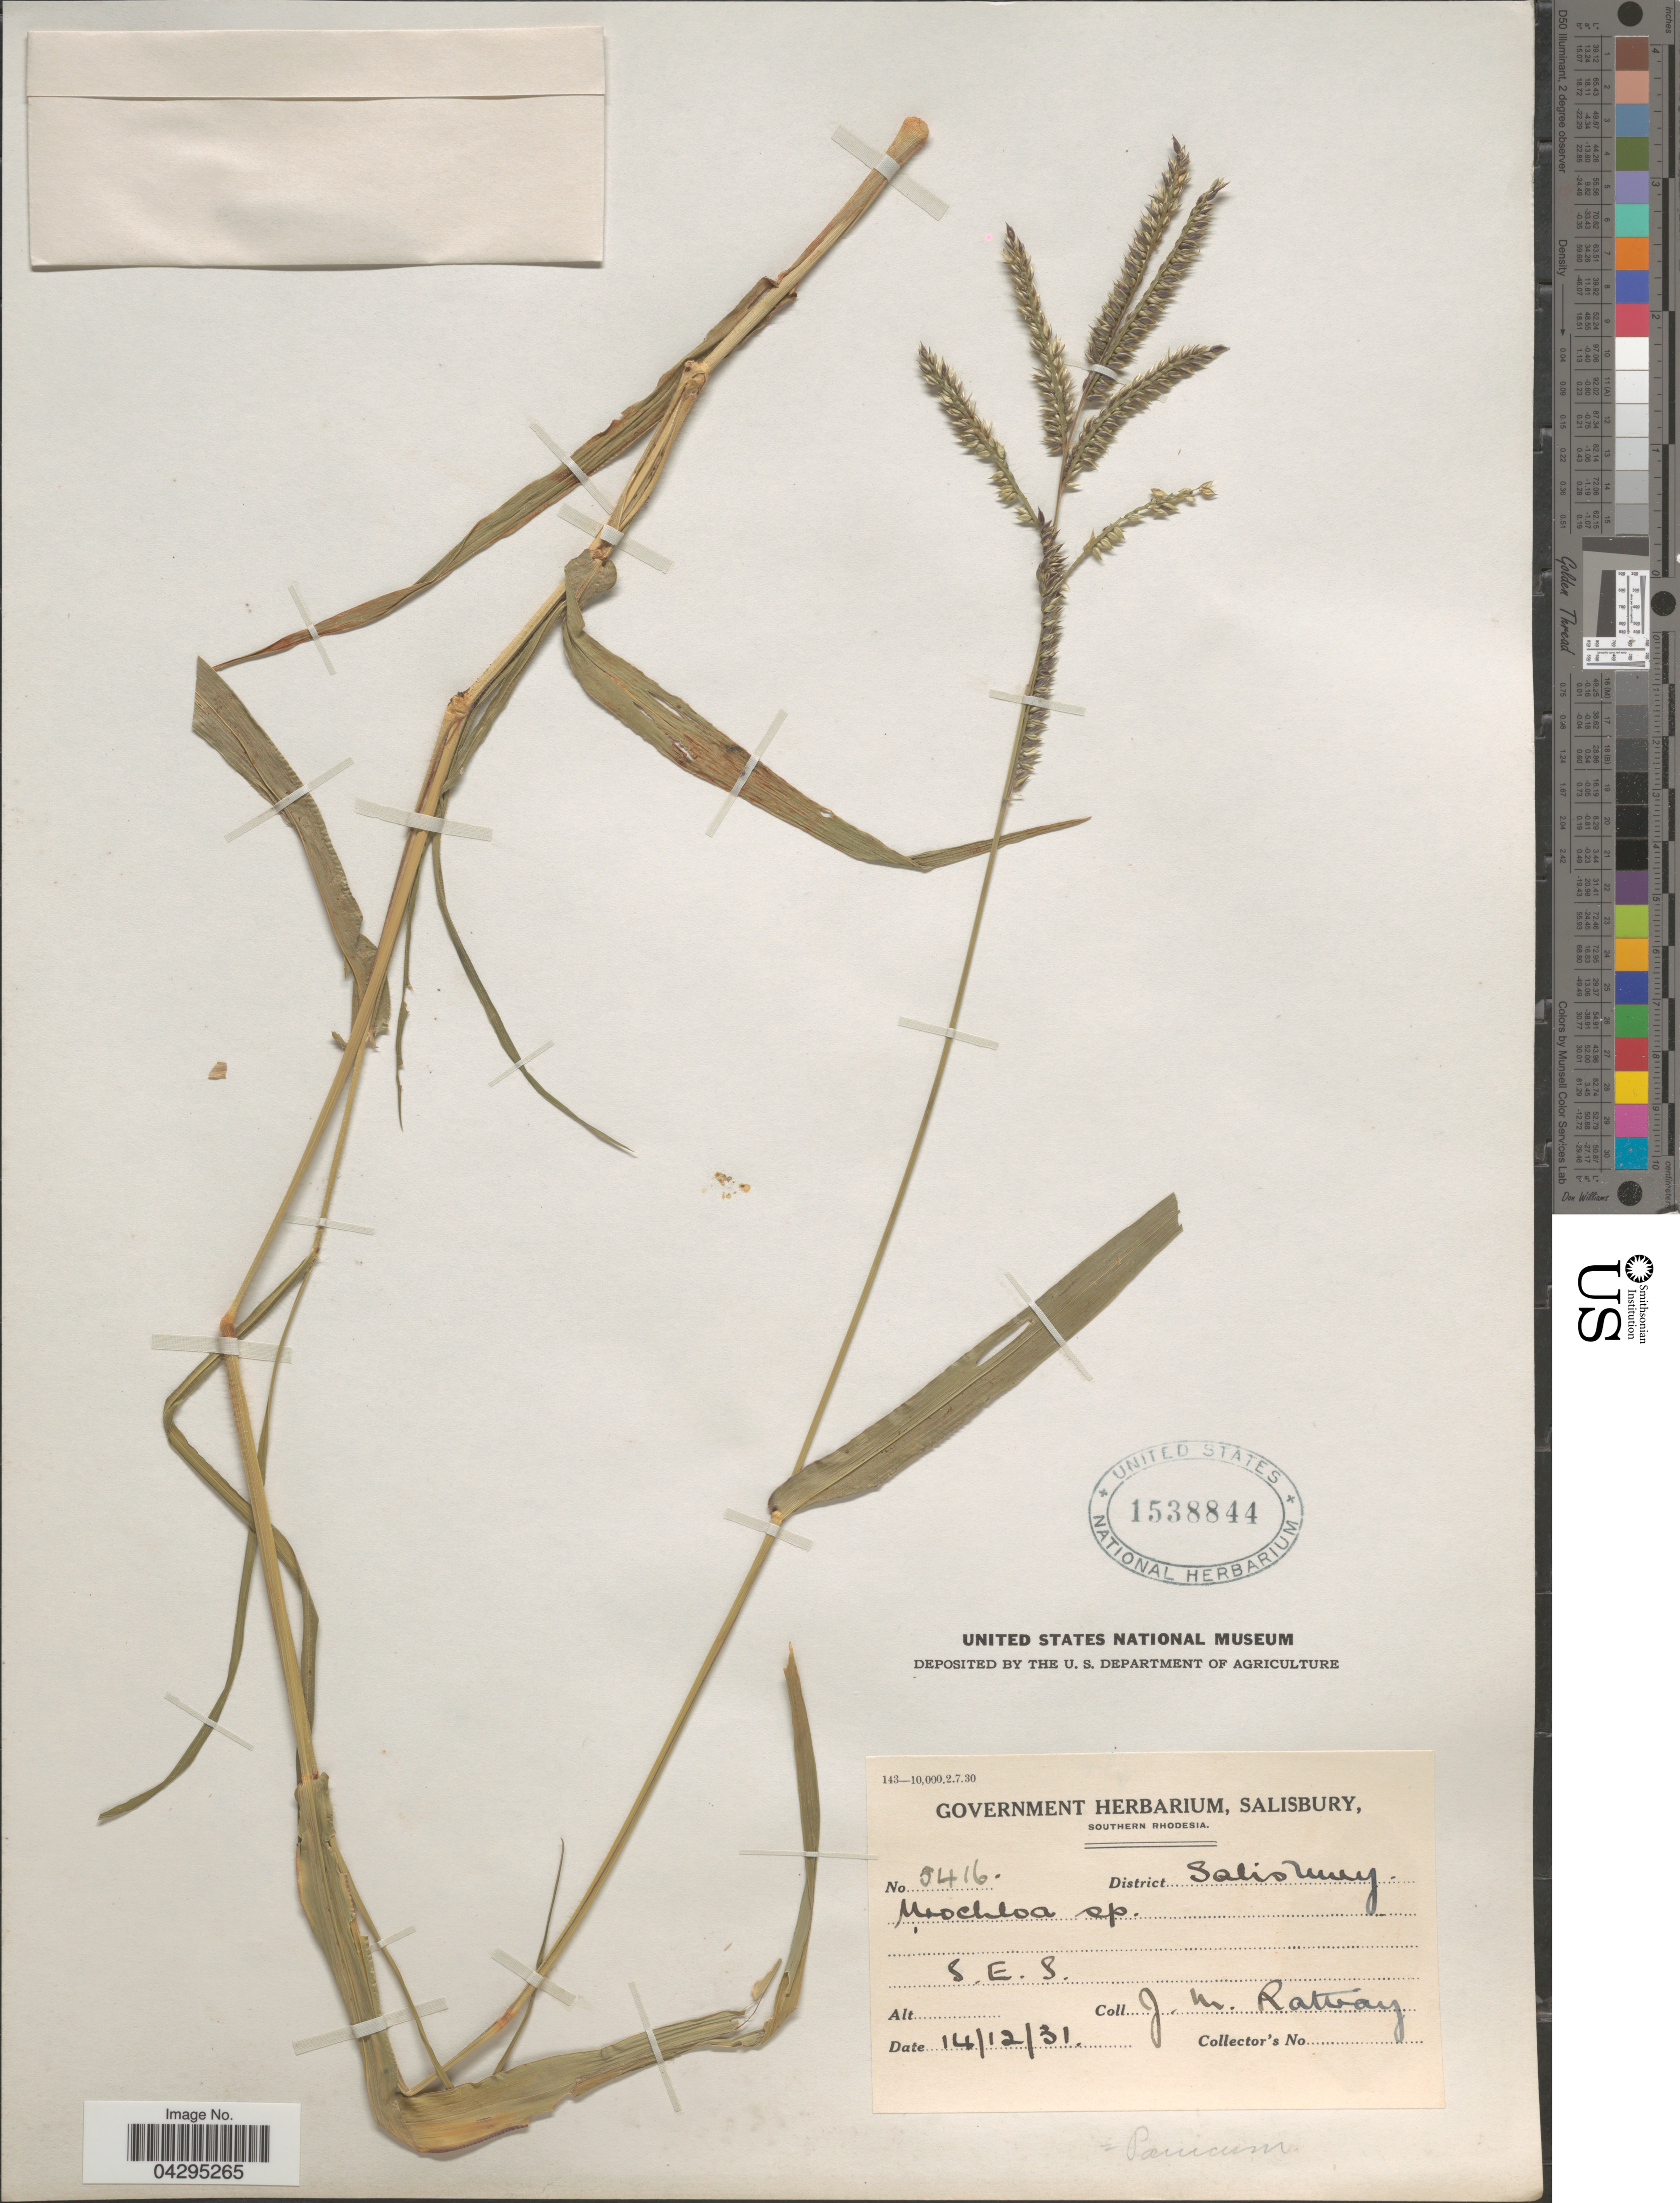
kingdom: Plantae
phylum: Tracheophyta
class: Liliopsida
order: Poales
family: Poaceae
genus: Urochloa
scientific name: Urochloa sp.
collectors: J. Rattray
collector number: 5416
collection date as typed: Transcribed d/m/y: 14/12/31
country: Zimbabwe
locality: District Salisbury. S.E.S.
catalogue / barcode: US 1538844